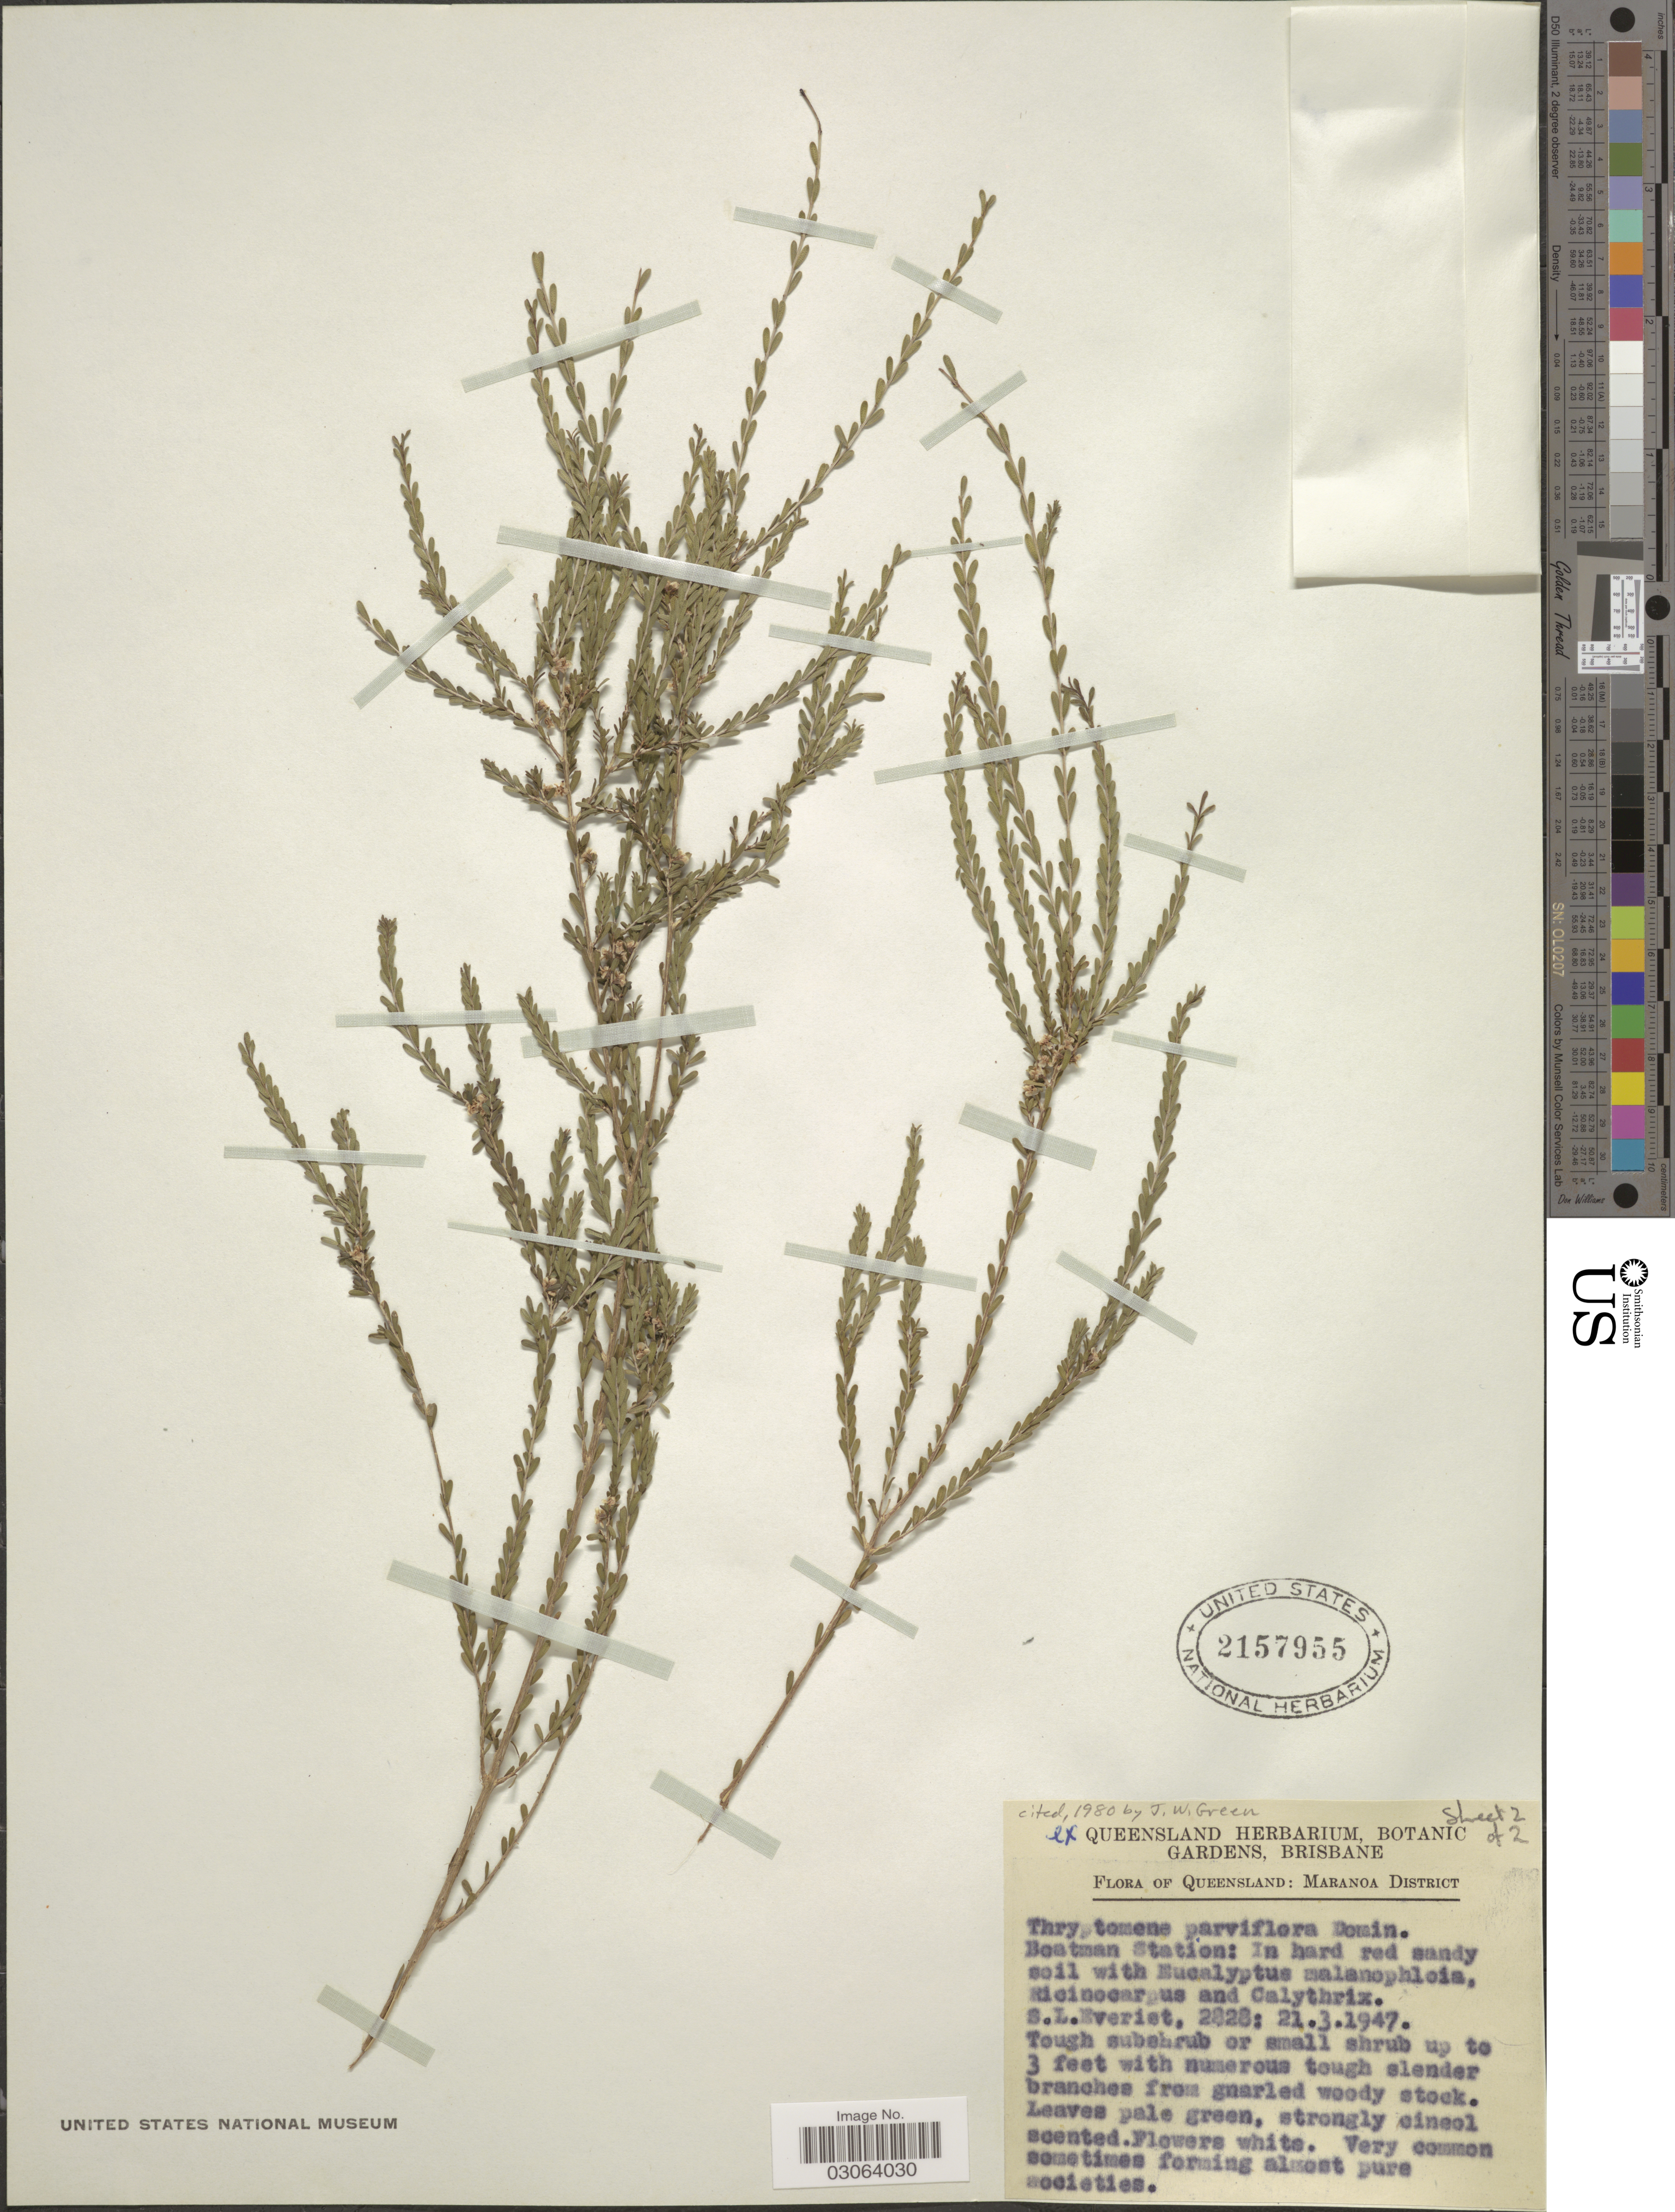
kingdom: Plantae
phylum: Tracheophyta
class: Magnoliopsida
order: Myrtales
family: Myrtaceae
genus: Thryptomene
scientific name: Thryptomene parviflora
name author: (Benth.) Domin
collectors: S. Everist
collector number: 2828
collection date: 1947-03-21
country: Australia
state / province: Queensland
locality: Maranoa District, Boatman Station.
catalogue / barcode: US 2157955